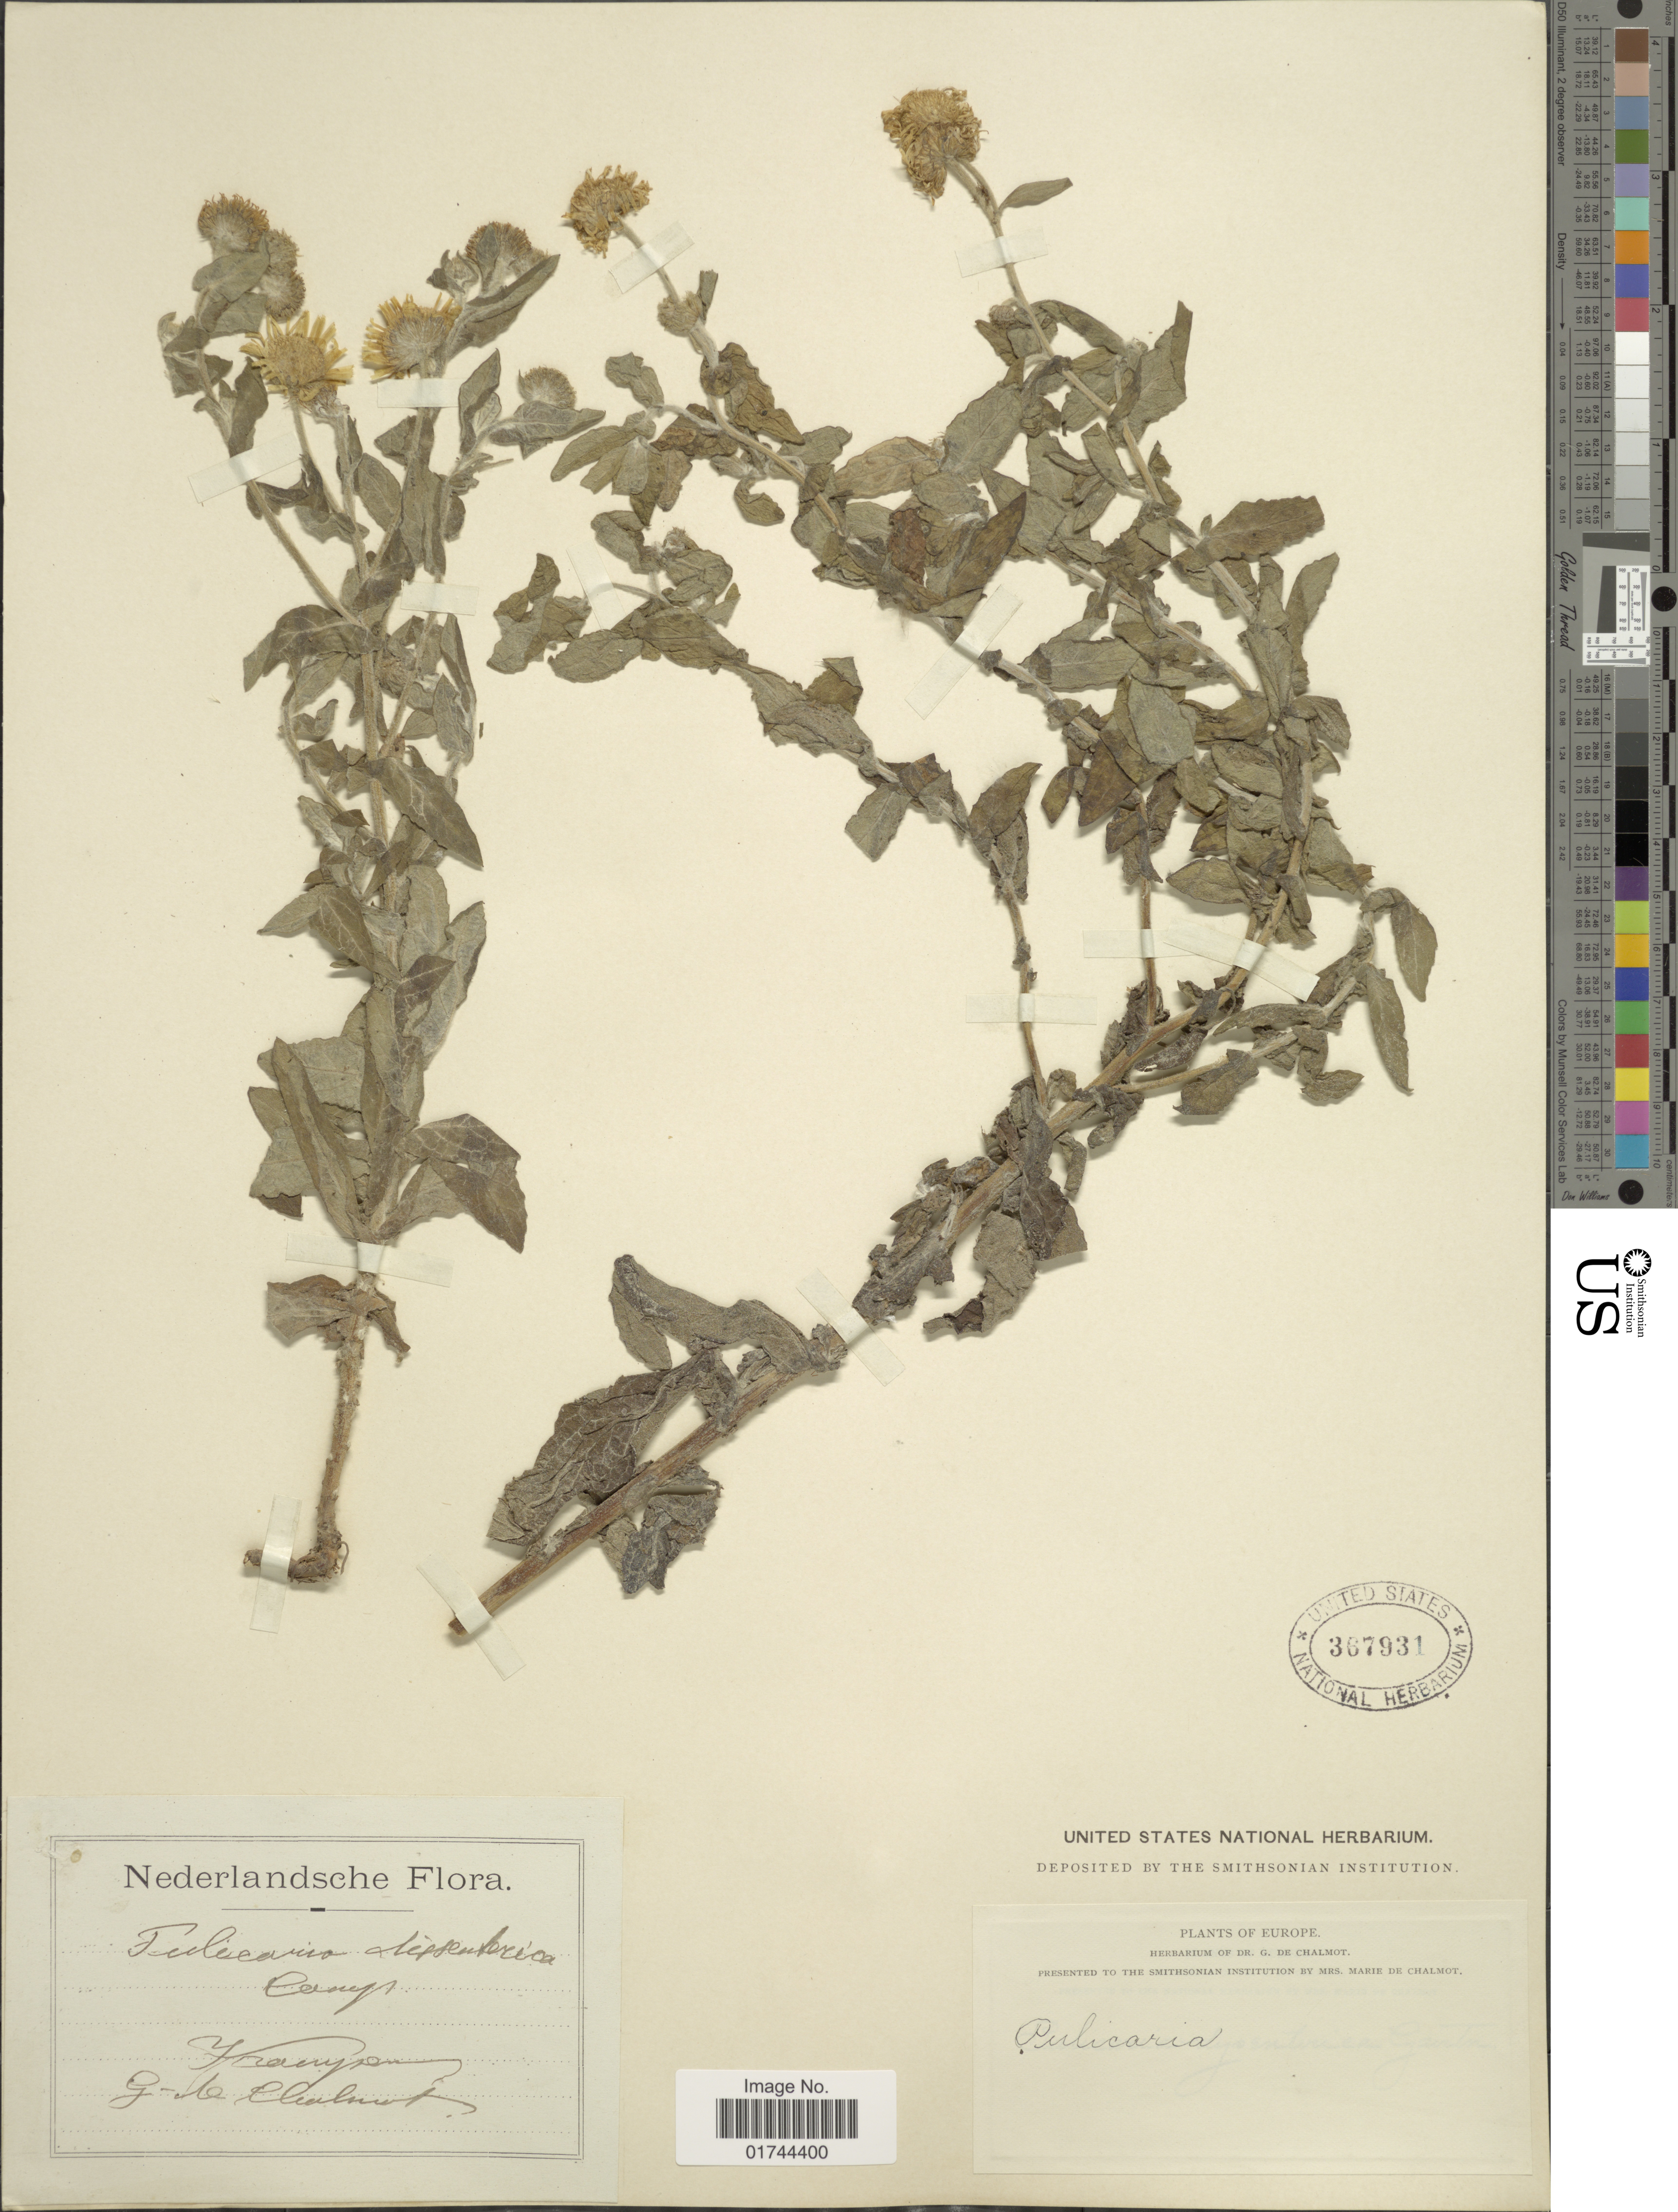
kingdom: Plantae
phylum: Tracheophyta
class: Magnoliopsida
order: Asterales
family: Asteraceae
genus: Pulicaria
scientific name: Pulicaria dysenterica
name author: (L.) Bernh.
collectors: G. de Chalmot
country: Netherlands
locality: Nederlandsche, Franyon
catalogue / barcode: US 367931